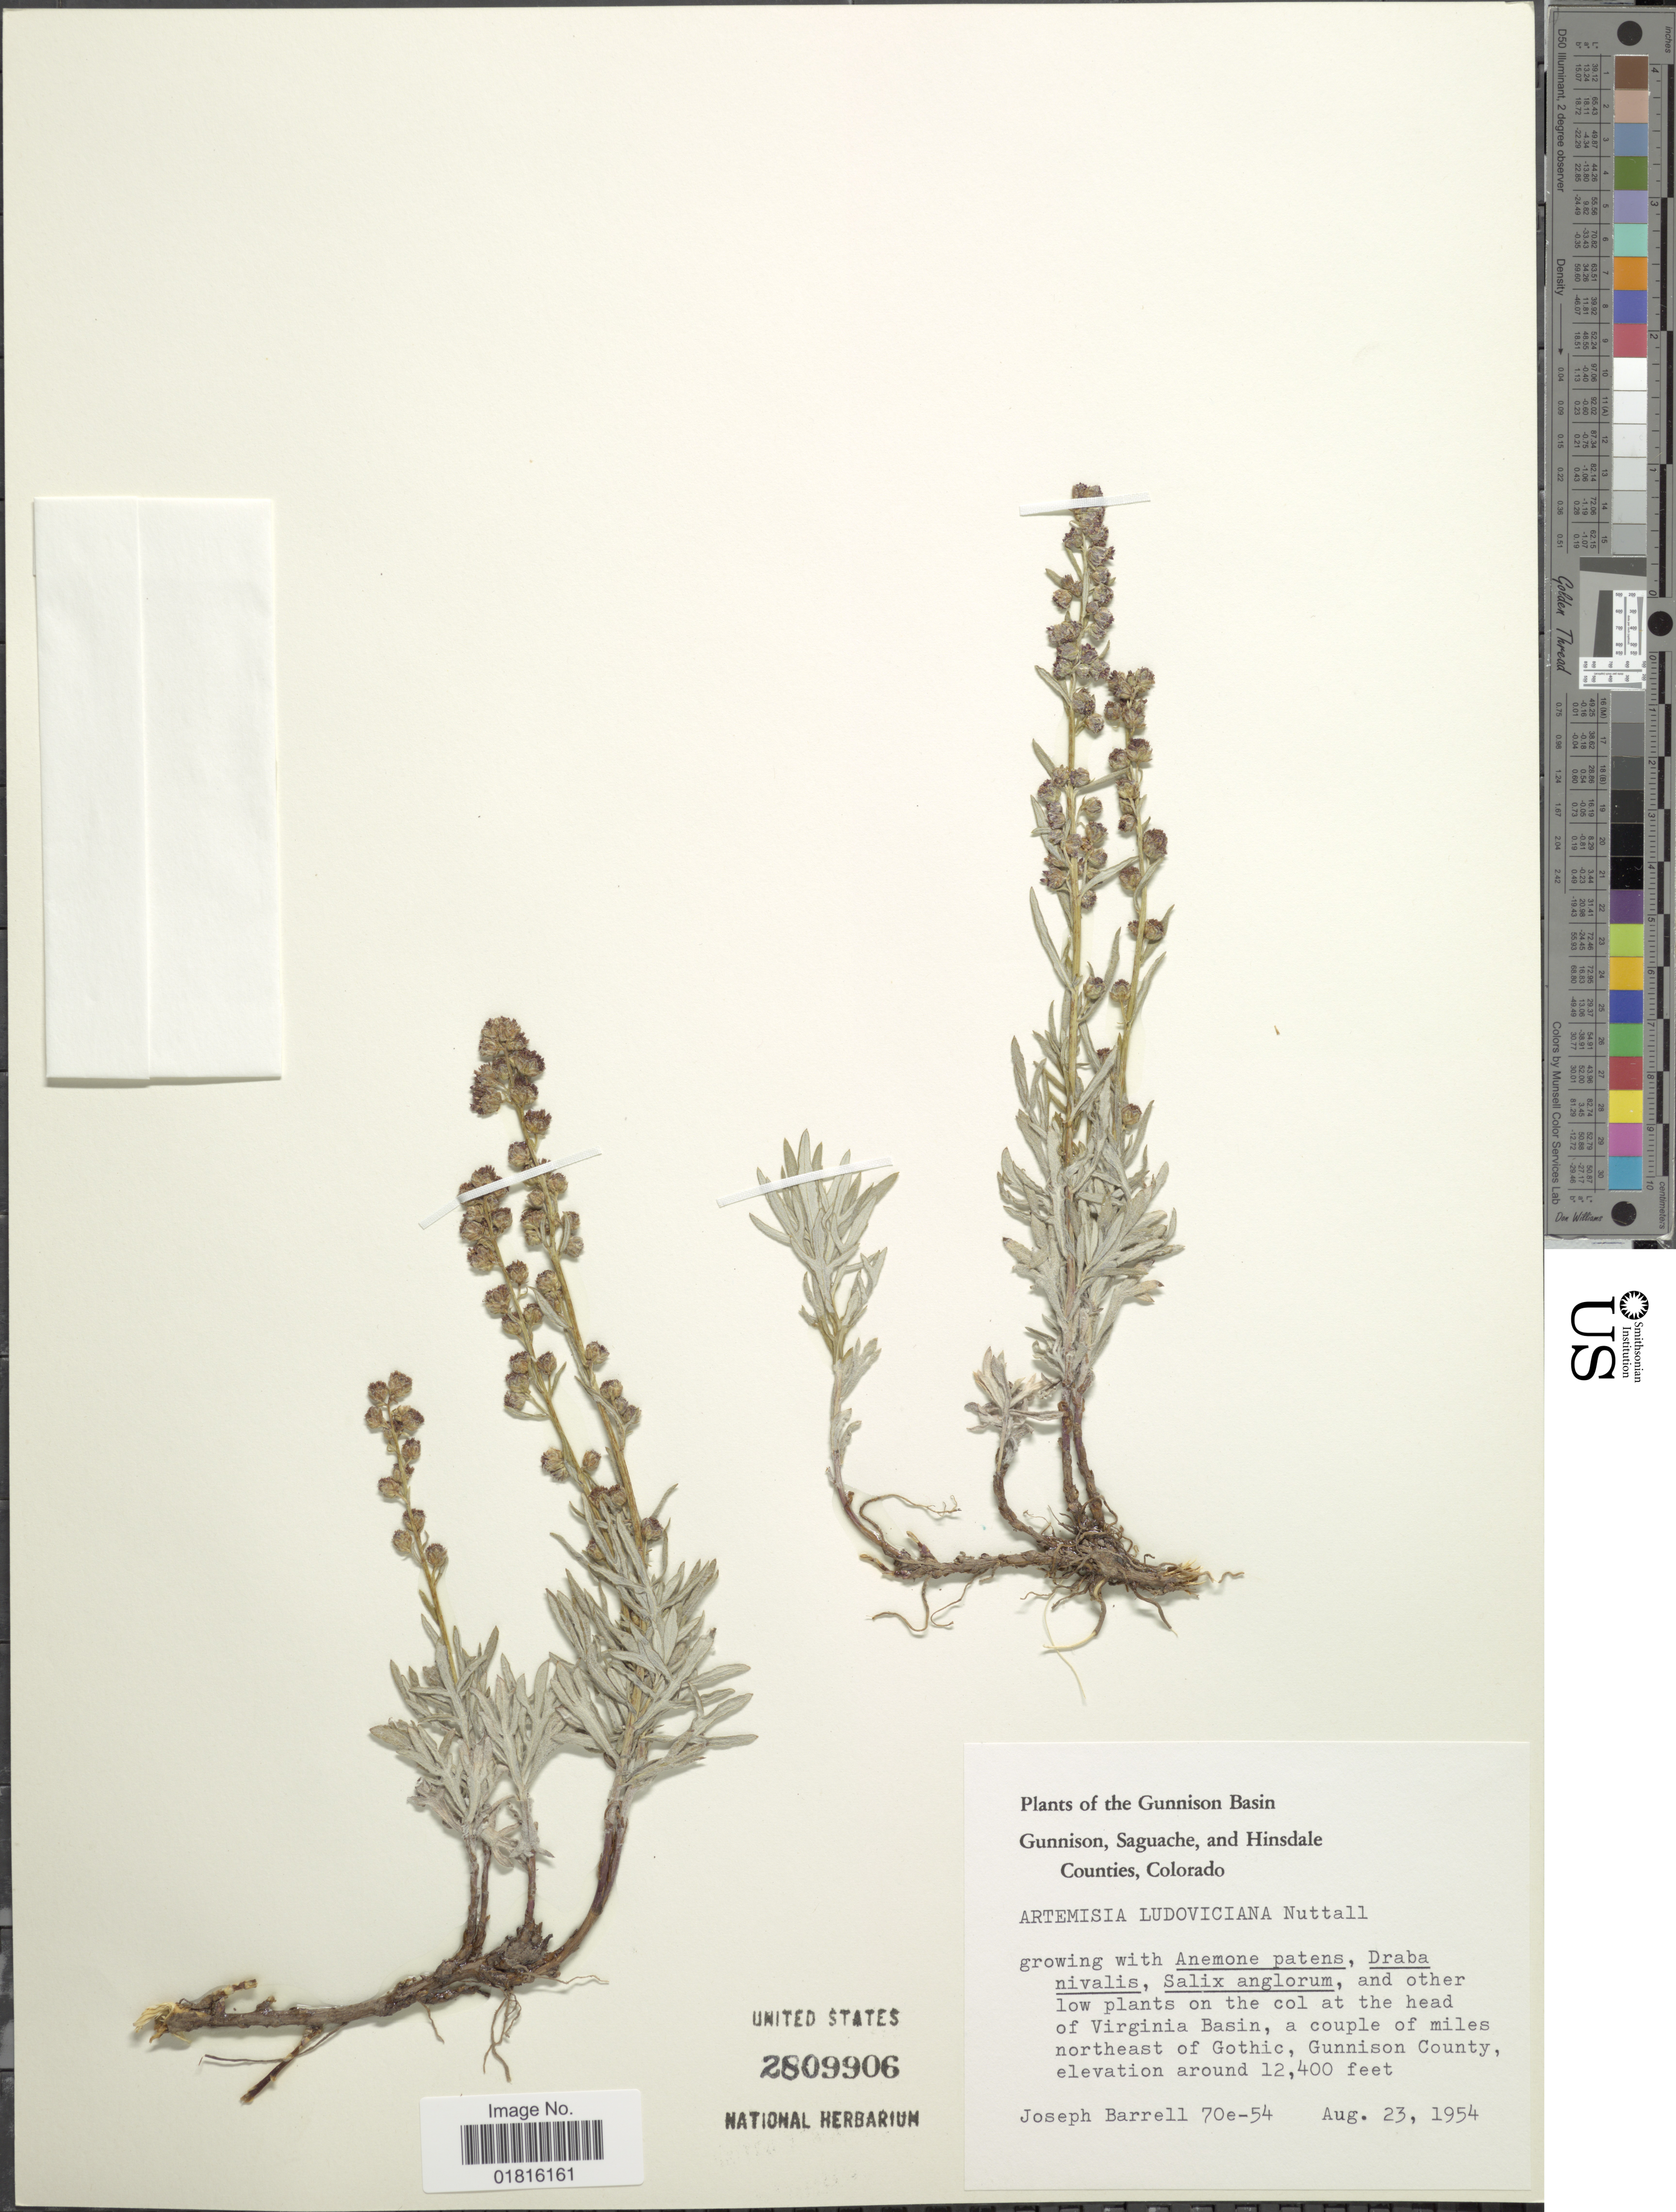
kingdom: Plantae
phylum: Tracheophyta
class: Magnoliopsida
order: Asterales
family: Asteraceae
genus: Artemisia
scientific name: Artemisia ludoviciana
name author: Nutt.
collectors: J. Barrell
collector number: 70e-54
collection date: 1954-08-23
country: United States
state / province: Colorado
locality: The Gunnison Basin Gunnison, Saguache, and Hinsdale Counties, on the col at the head of Virginia Basin, a couple of miles northeast of Gothic, Gunnison County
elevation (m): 3780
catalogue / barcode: US 2809906